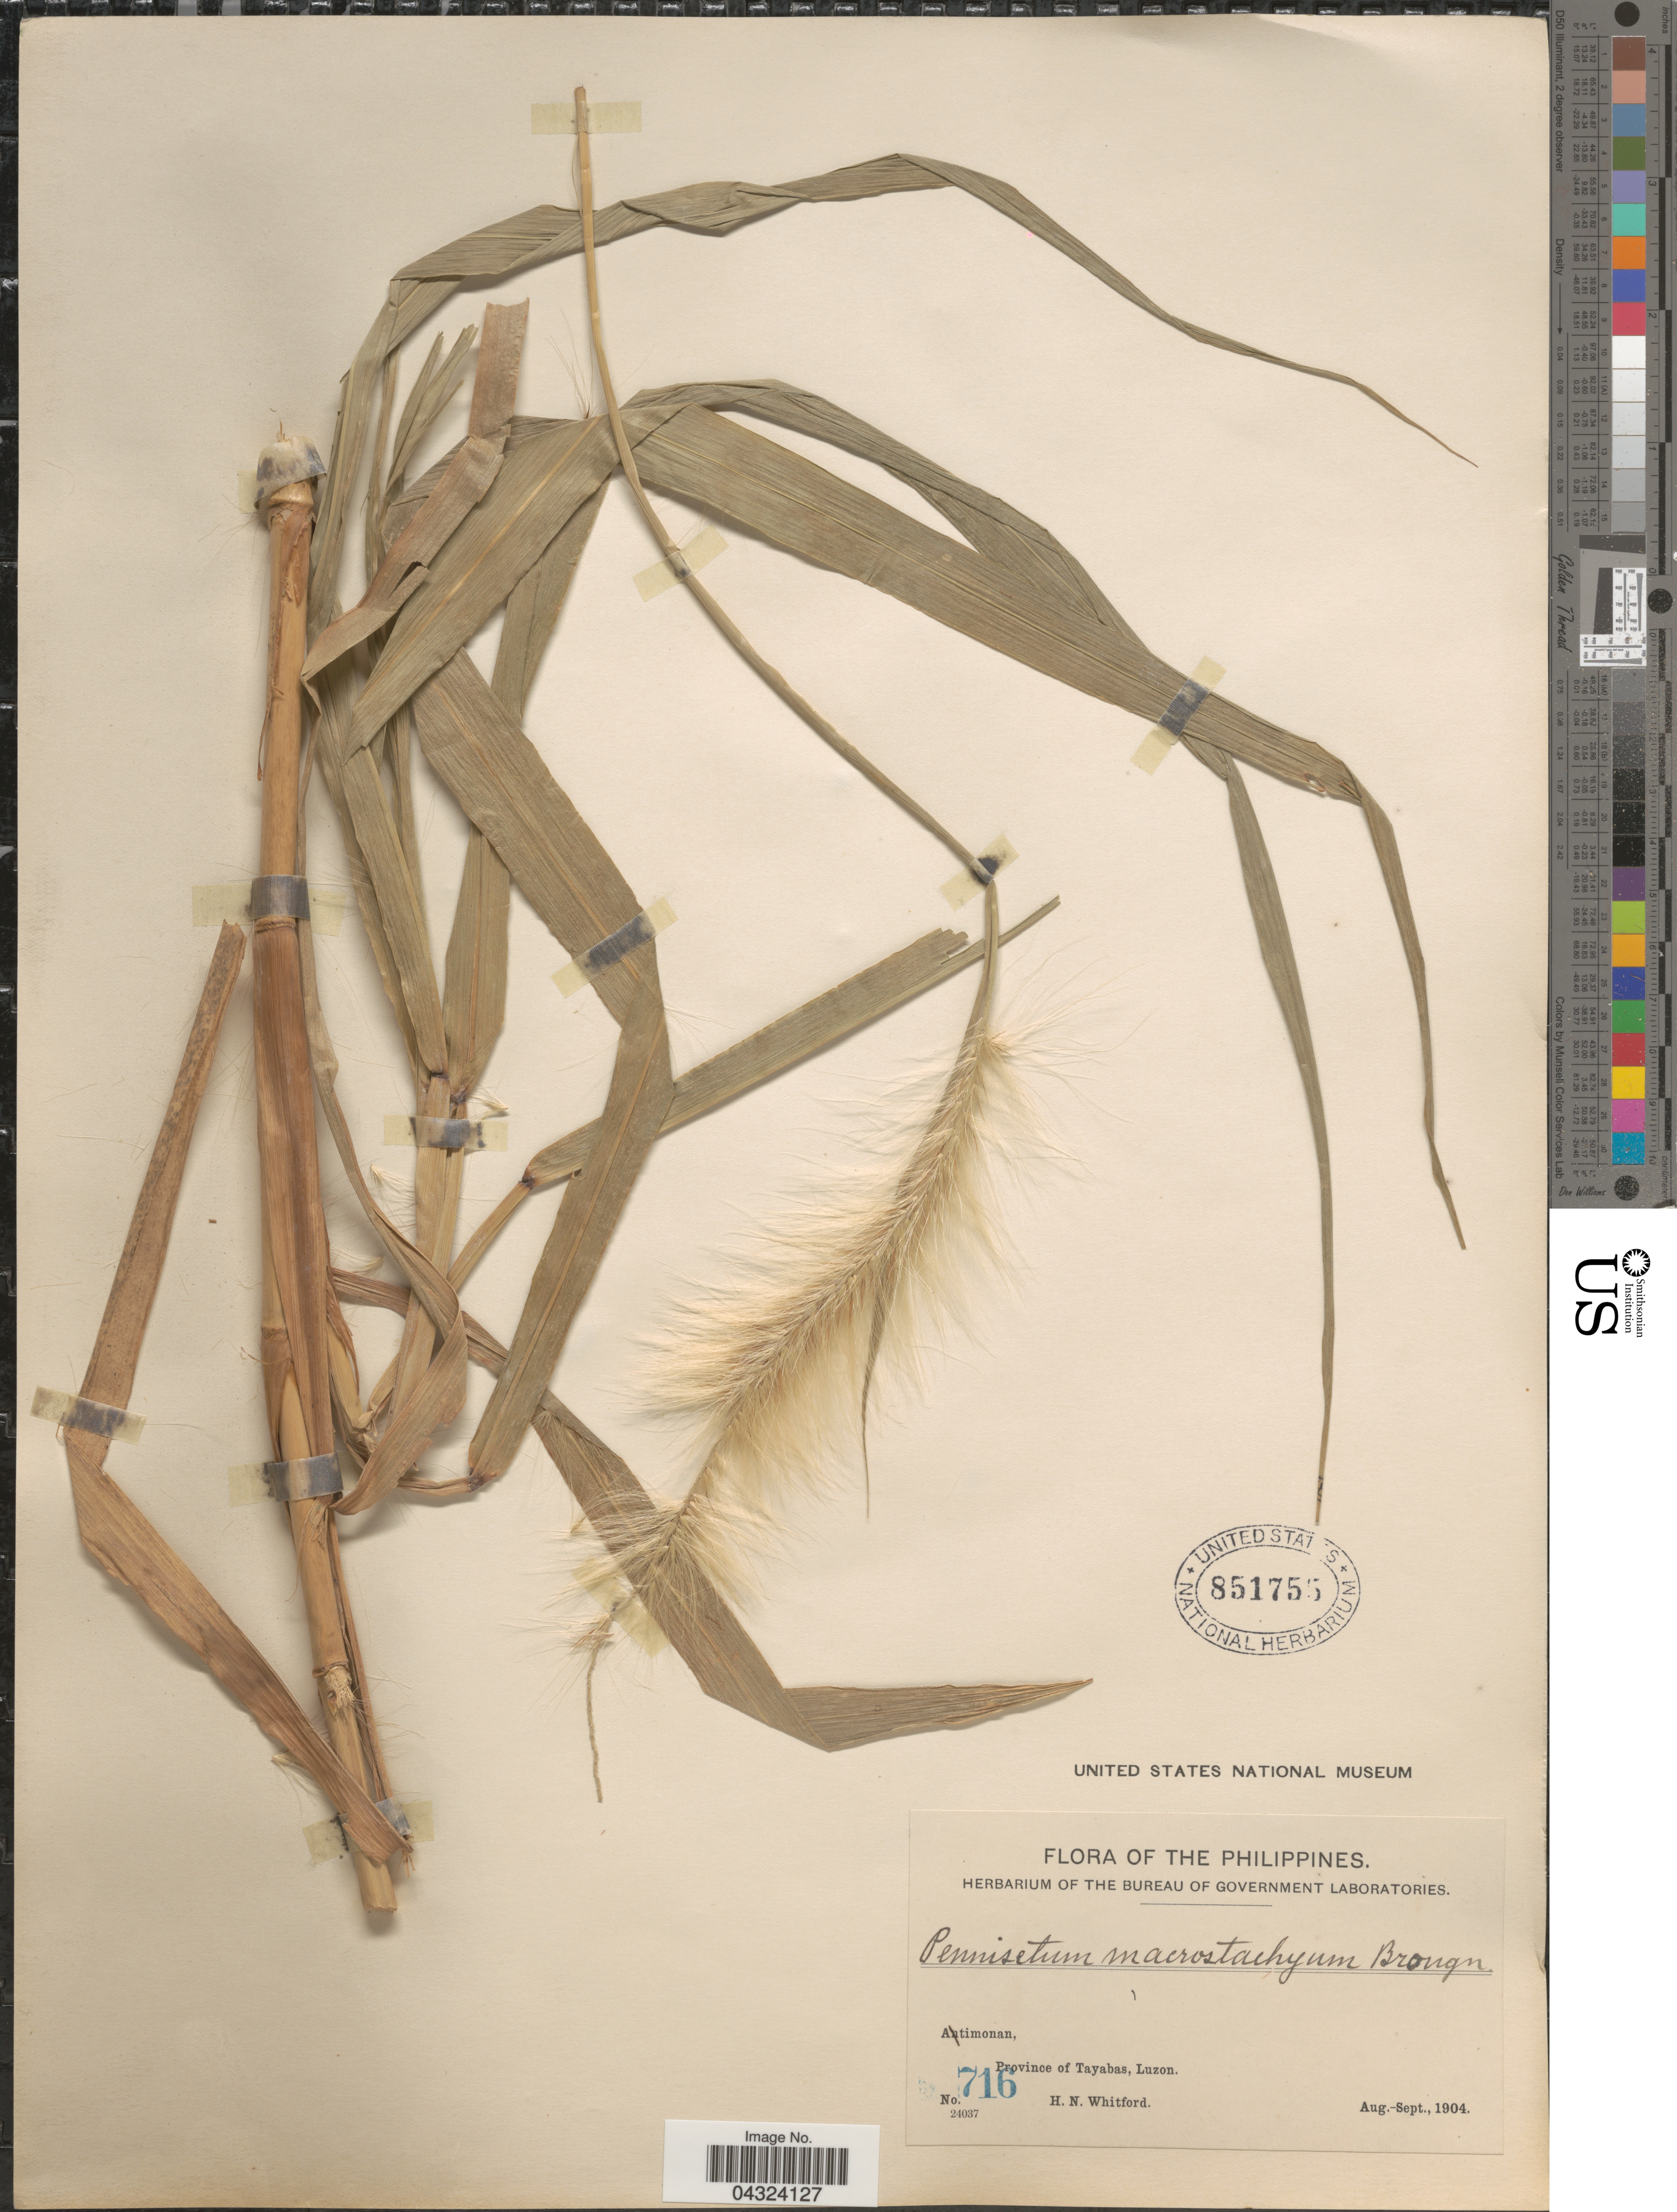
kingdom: Plantae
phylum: Tracheophyta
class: Liliopsida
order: Poales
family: Poaceae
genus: Cenchrus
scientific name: Cenchrus elegans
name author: (Hassk.) Veldkamp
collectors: H. N. Whitford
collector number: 716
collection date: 1904-08/1904-09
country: Philippines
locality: Atimonan, Province of Tayabas, Luzon.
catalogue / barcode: US 851755